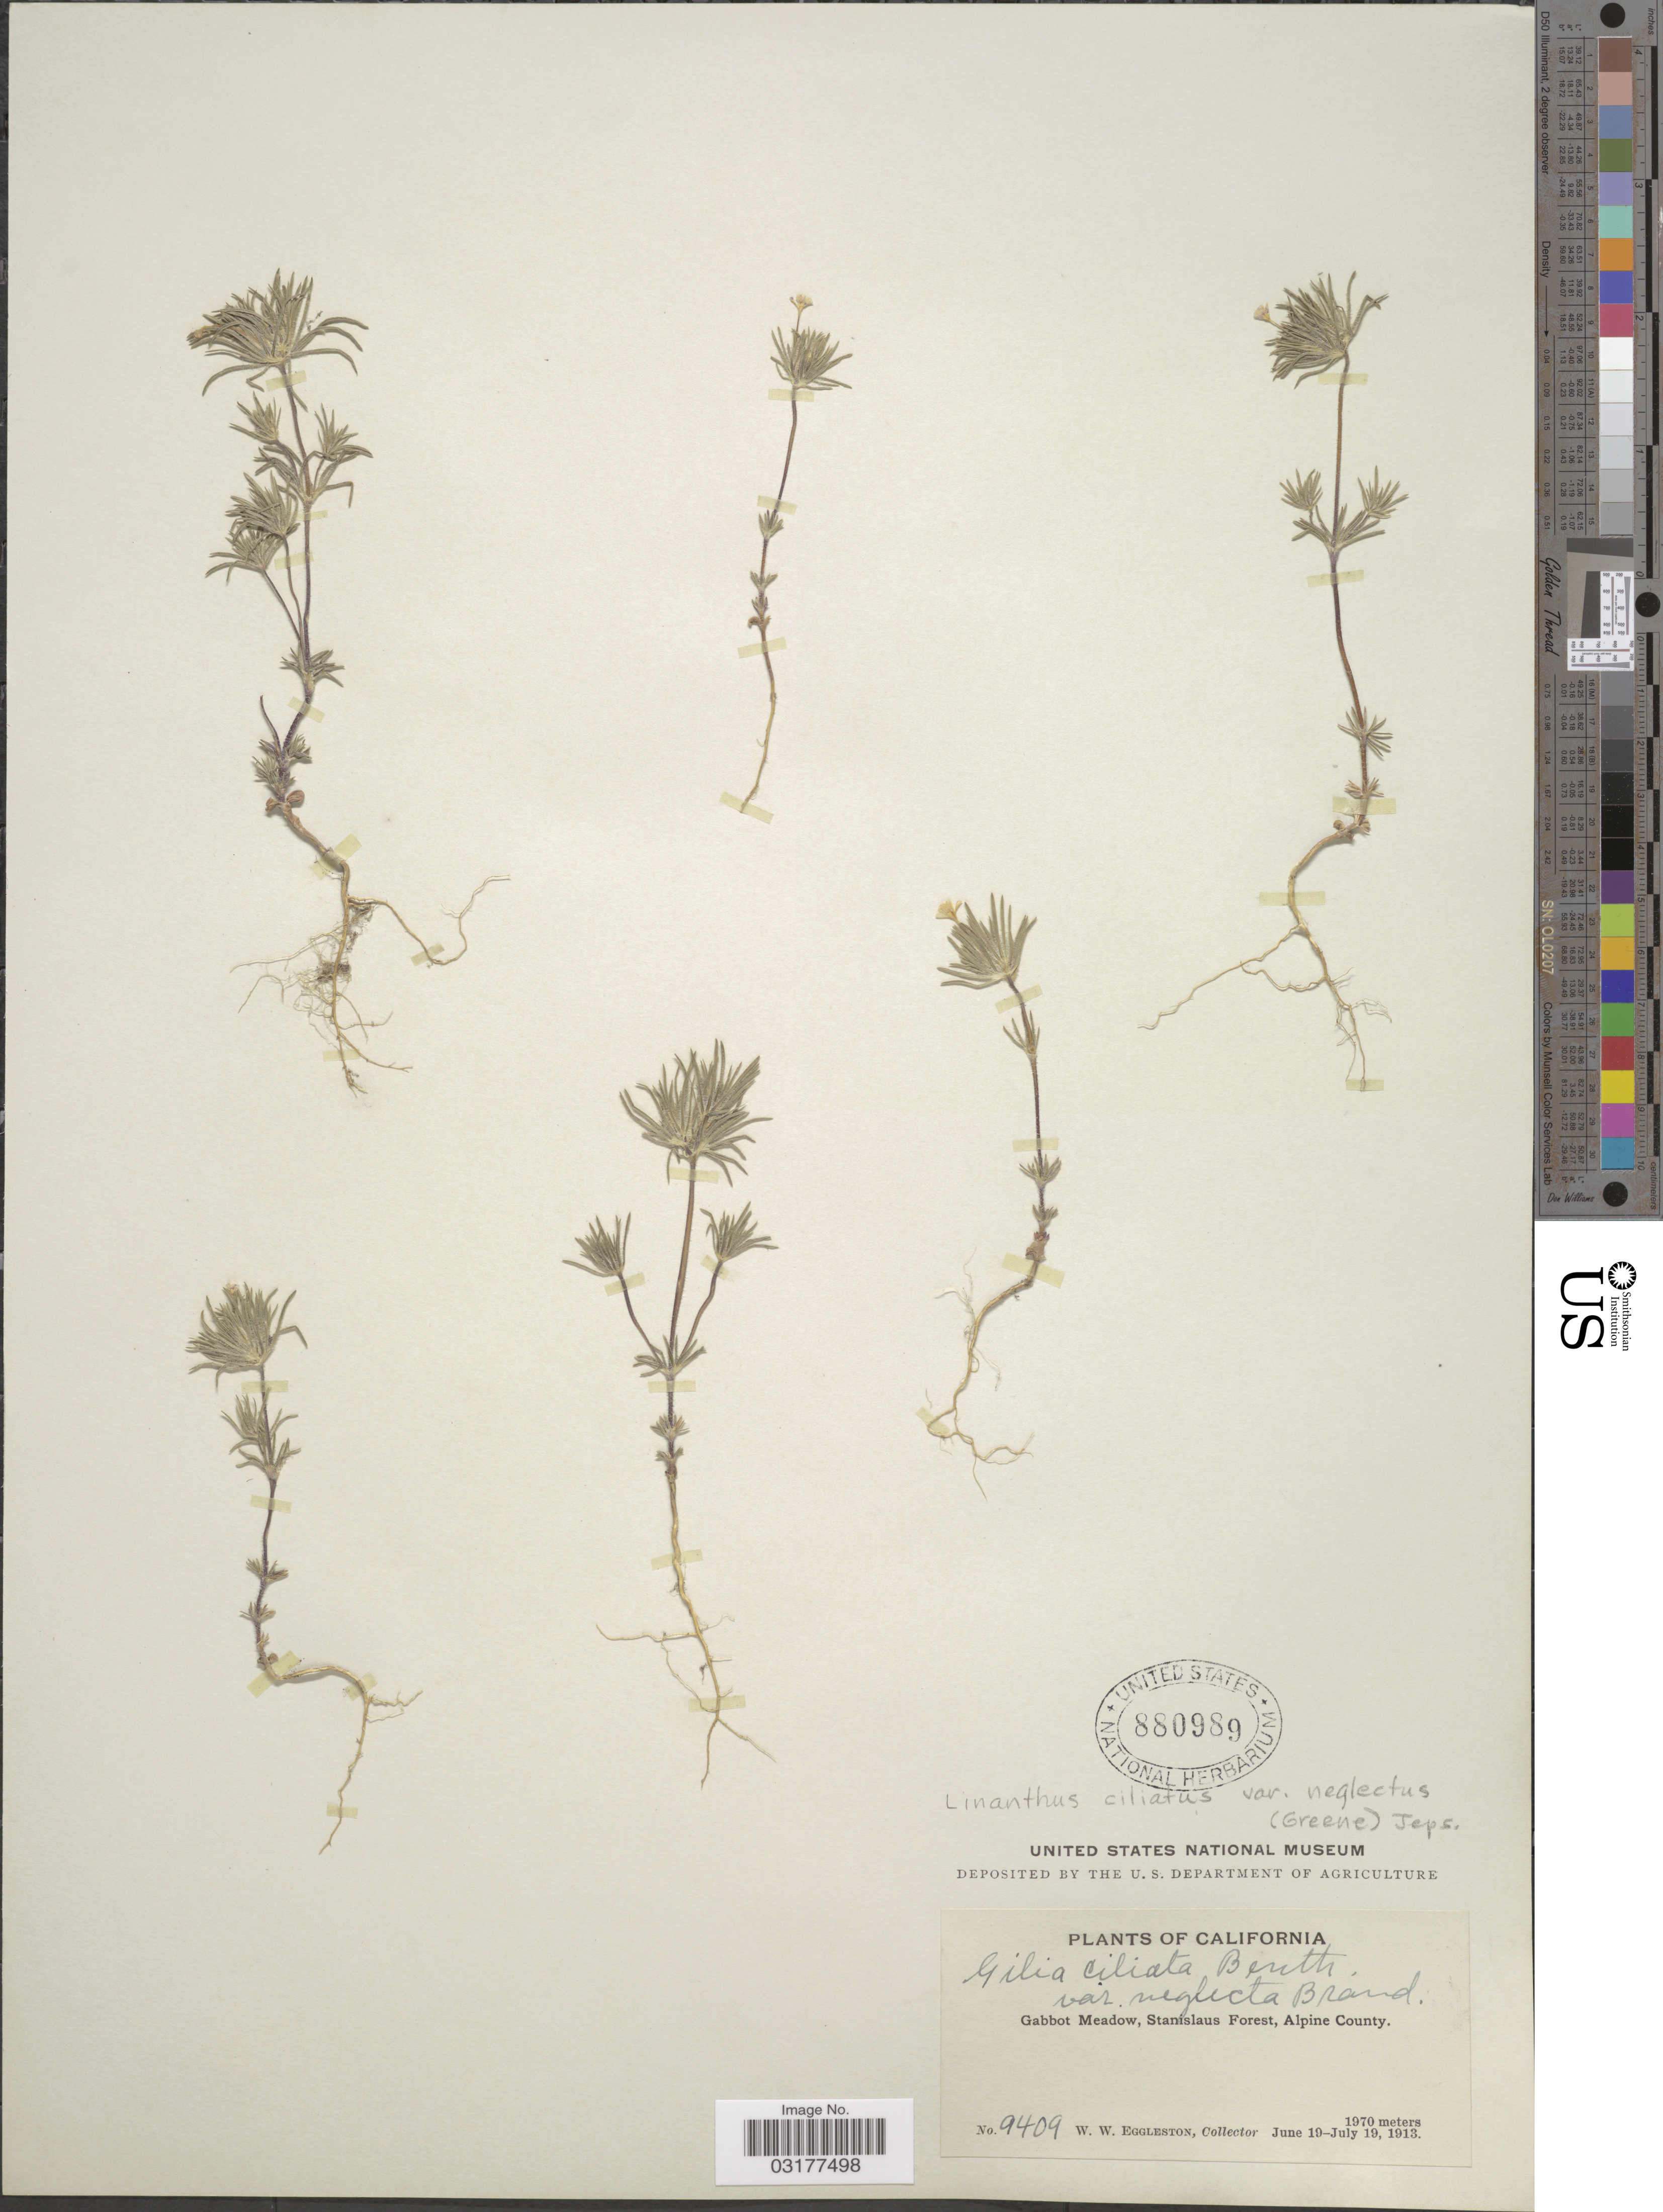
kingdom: Plantae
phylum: Tracheophyta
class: Magnoliopsida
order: Ericales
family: Polemoniaceae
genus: Leptosiphon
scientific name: Leptosiphon ciliatus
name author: (Benth.) Jeps.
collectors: W. W. Eggleston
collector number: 9409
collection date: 1913-06-19/1913-07-19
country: United States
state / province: California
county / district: Alpine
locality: Gabbot Meadow, Stanislaus Forest, Alpine County.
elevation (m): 1970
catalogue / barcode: US 880989